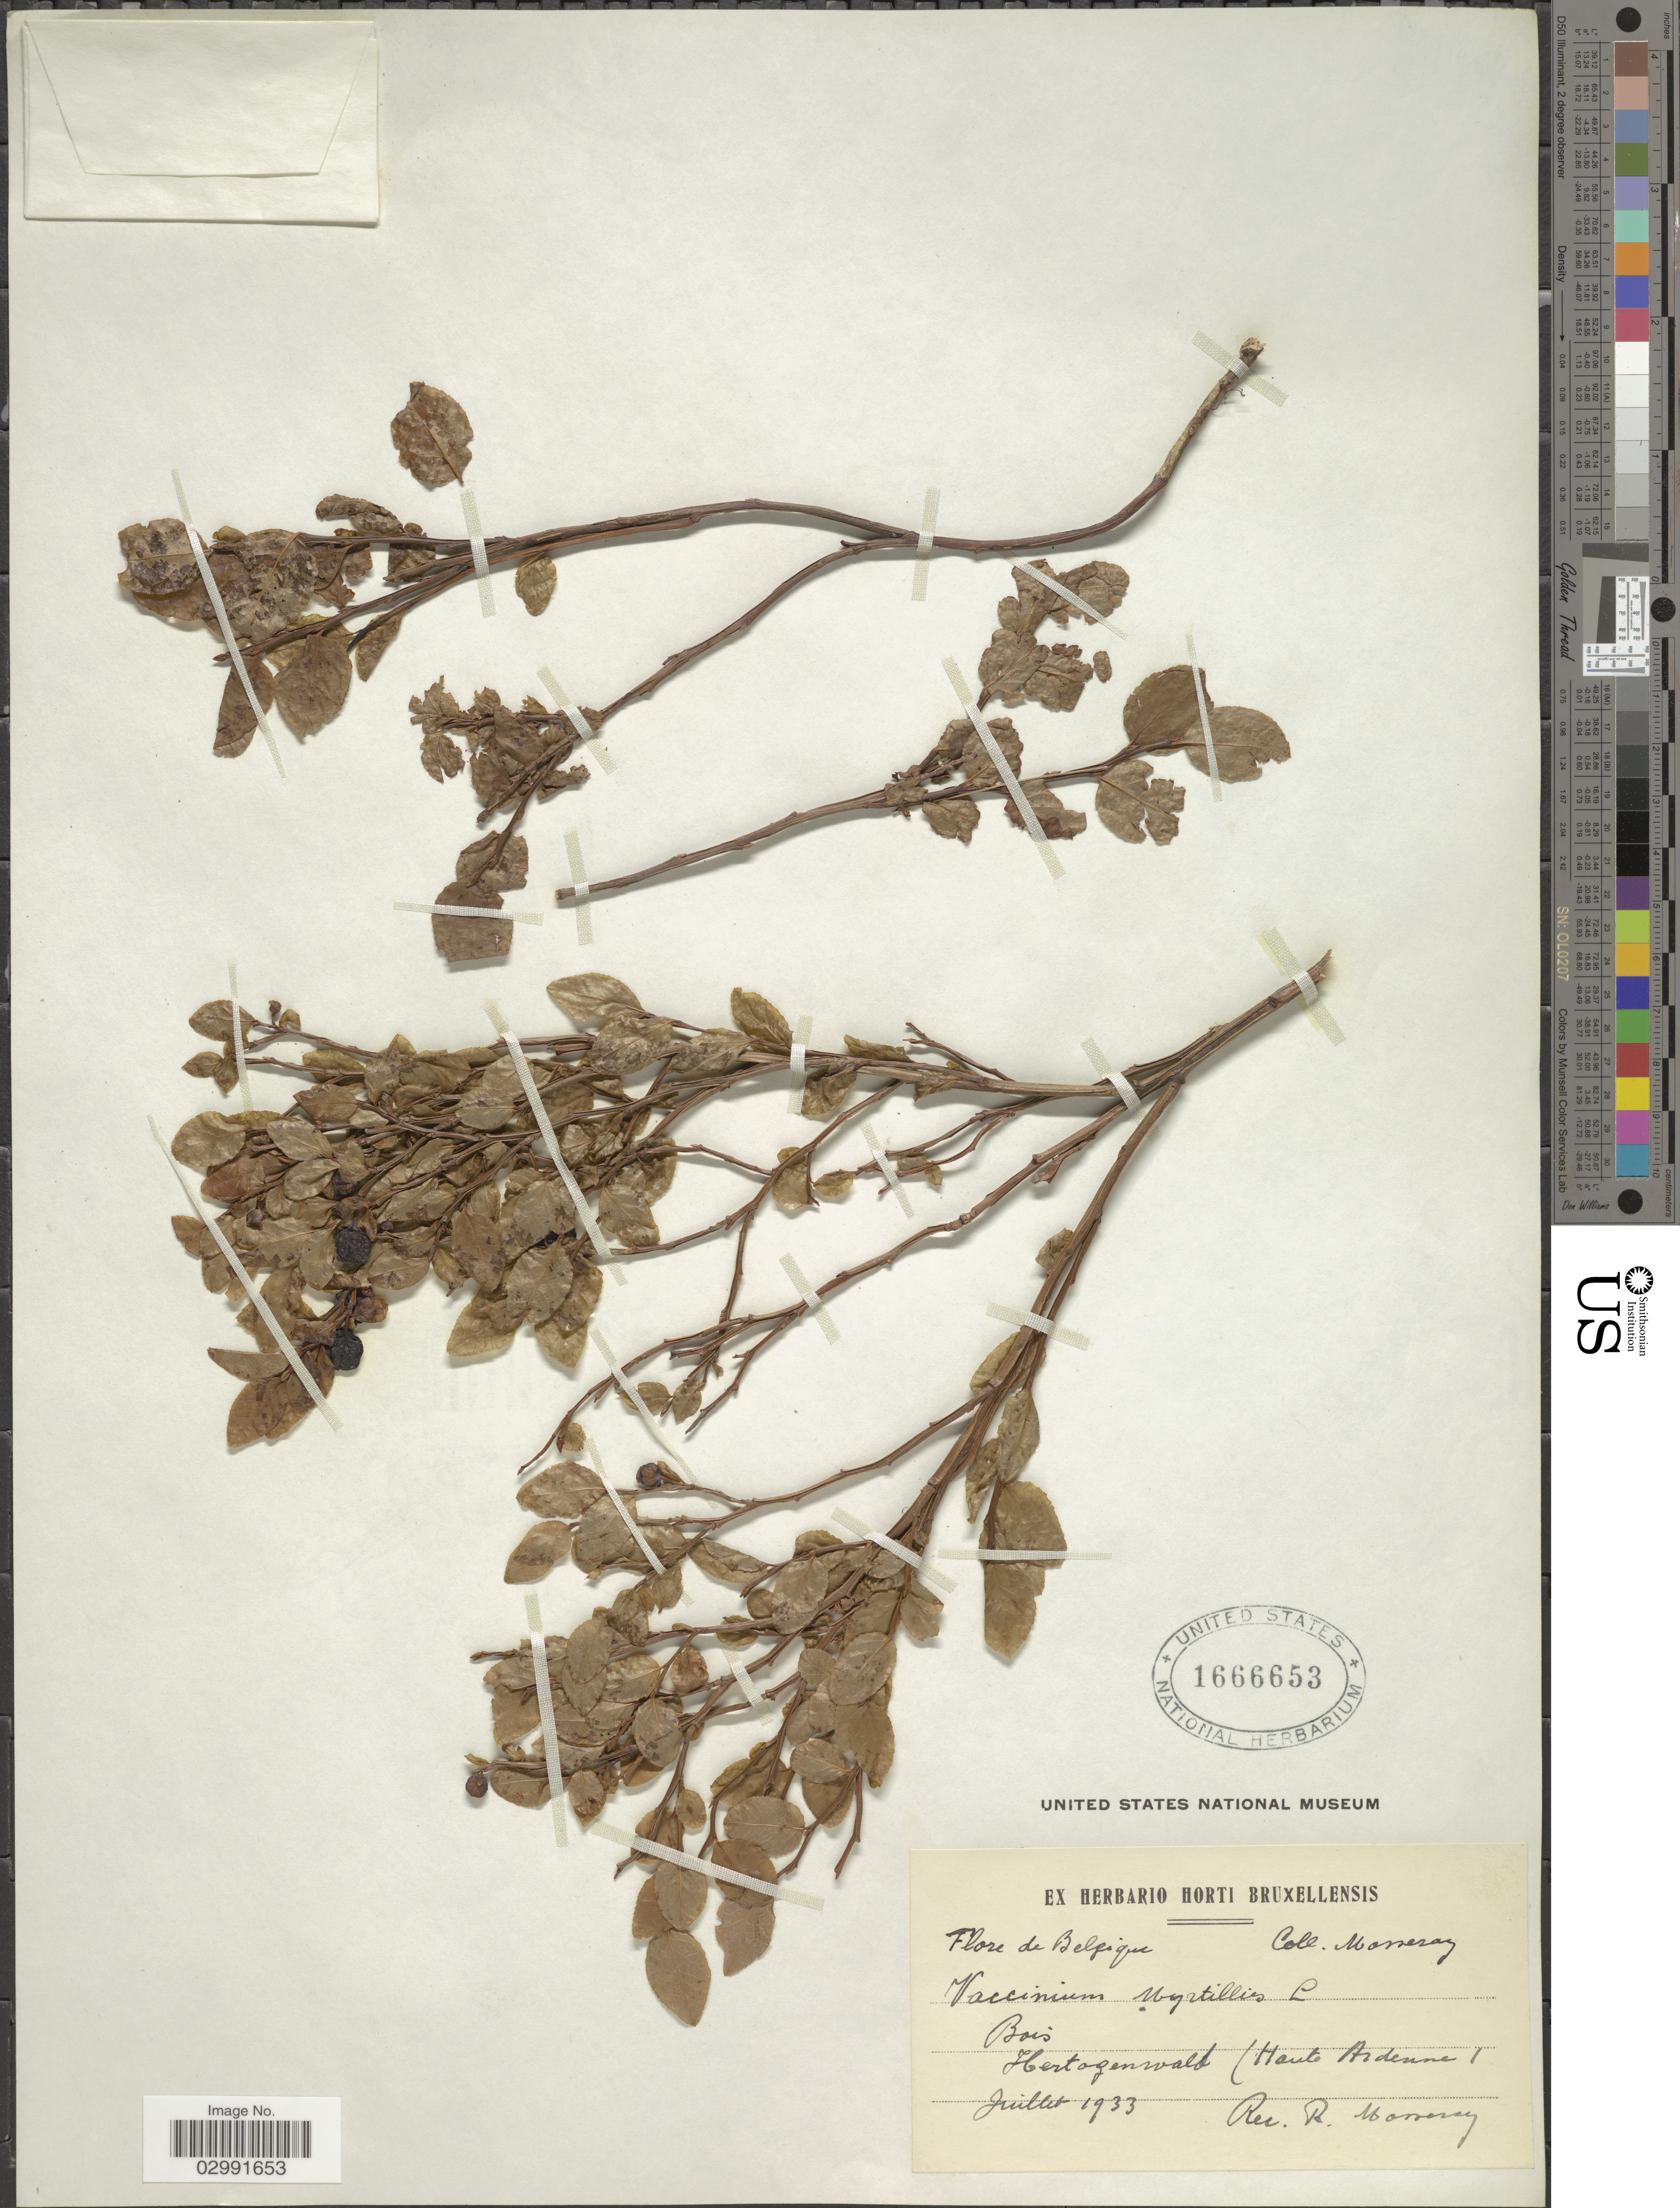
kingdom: Plantae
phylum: Tracheophyta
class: Magnoliopsida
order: Ericales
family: Ericaceae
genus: Vaccinium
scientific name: Vaccinium myrtillus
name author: L.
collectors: R. Mosseray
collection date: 1933-07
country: Belgium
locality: Bois Hertogenwald (Haute Ardenne).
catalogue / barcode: US 1666653